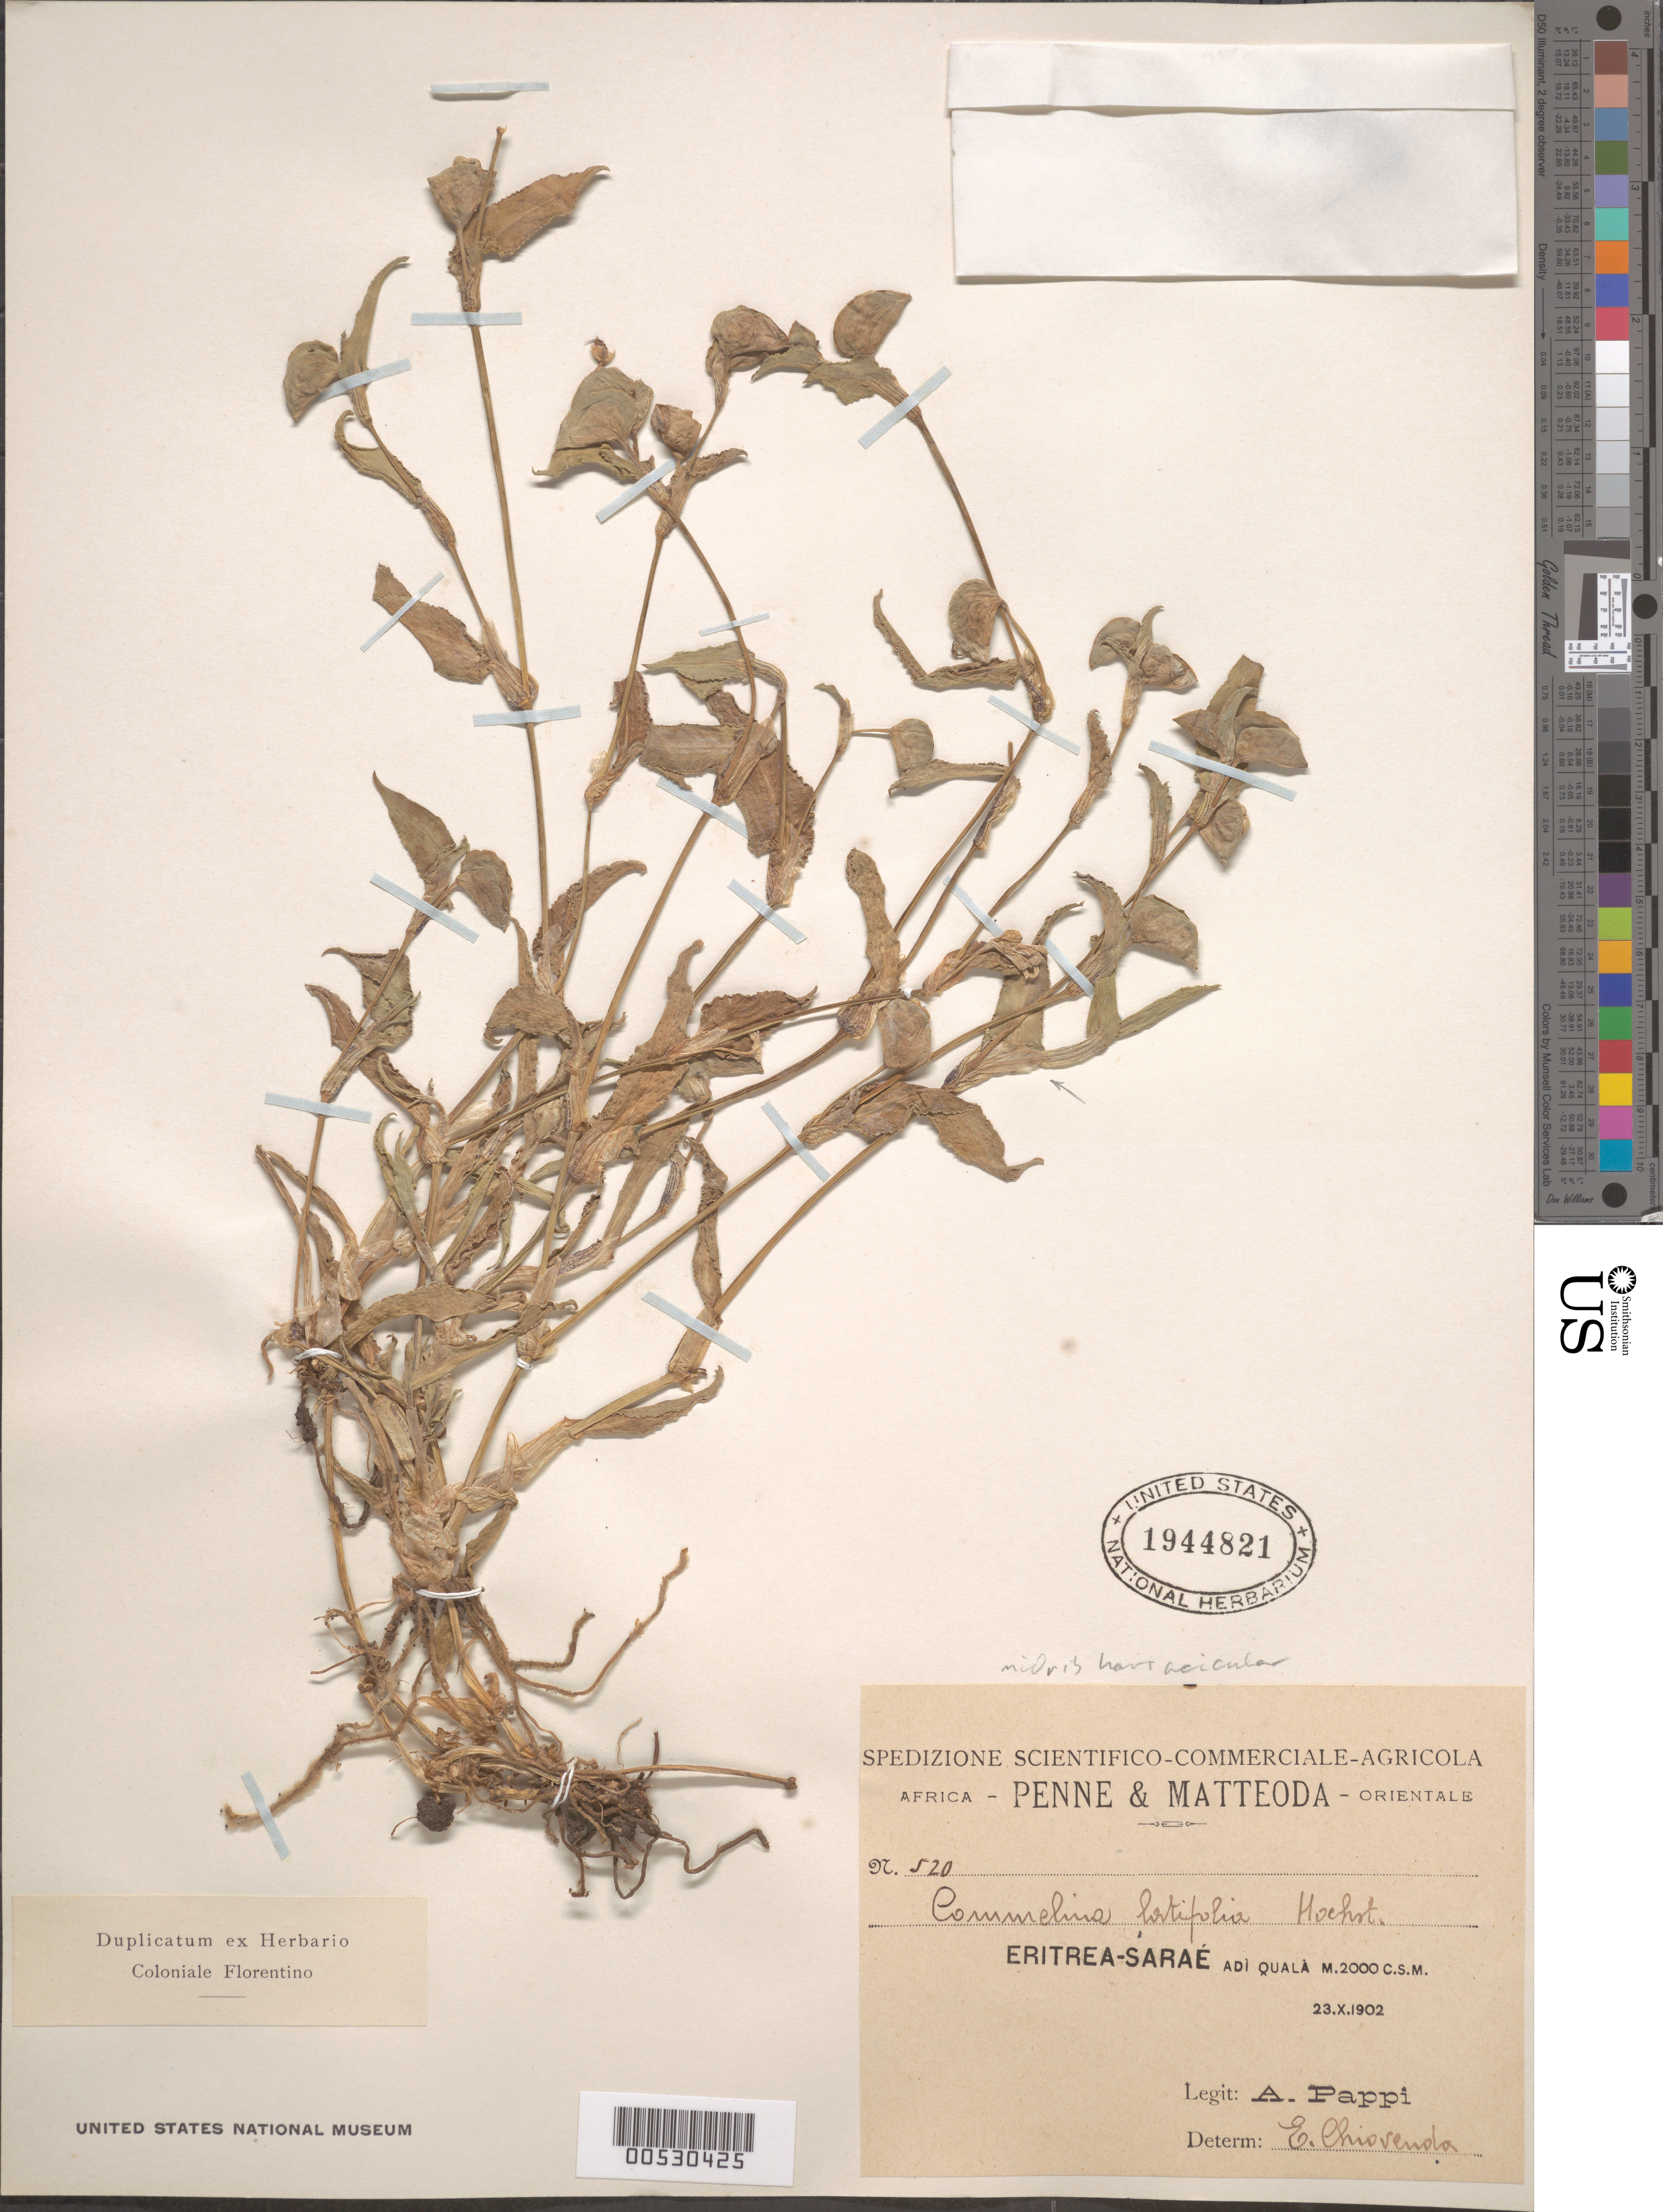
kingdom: Plantae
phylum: Tracheophyta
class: Liliopsida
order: Commelinales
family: Commelinaceae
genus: Commelina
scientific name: Commelina latifolia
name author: Hochst. ex A. Rich.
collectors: A. Pappi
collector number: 520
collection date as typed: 23 Oct 1902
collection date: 1902-10-23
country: Eritrea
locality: Eritrea-sarae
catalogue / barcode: US 1944821